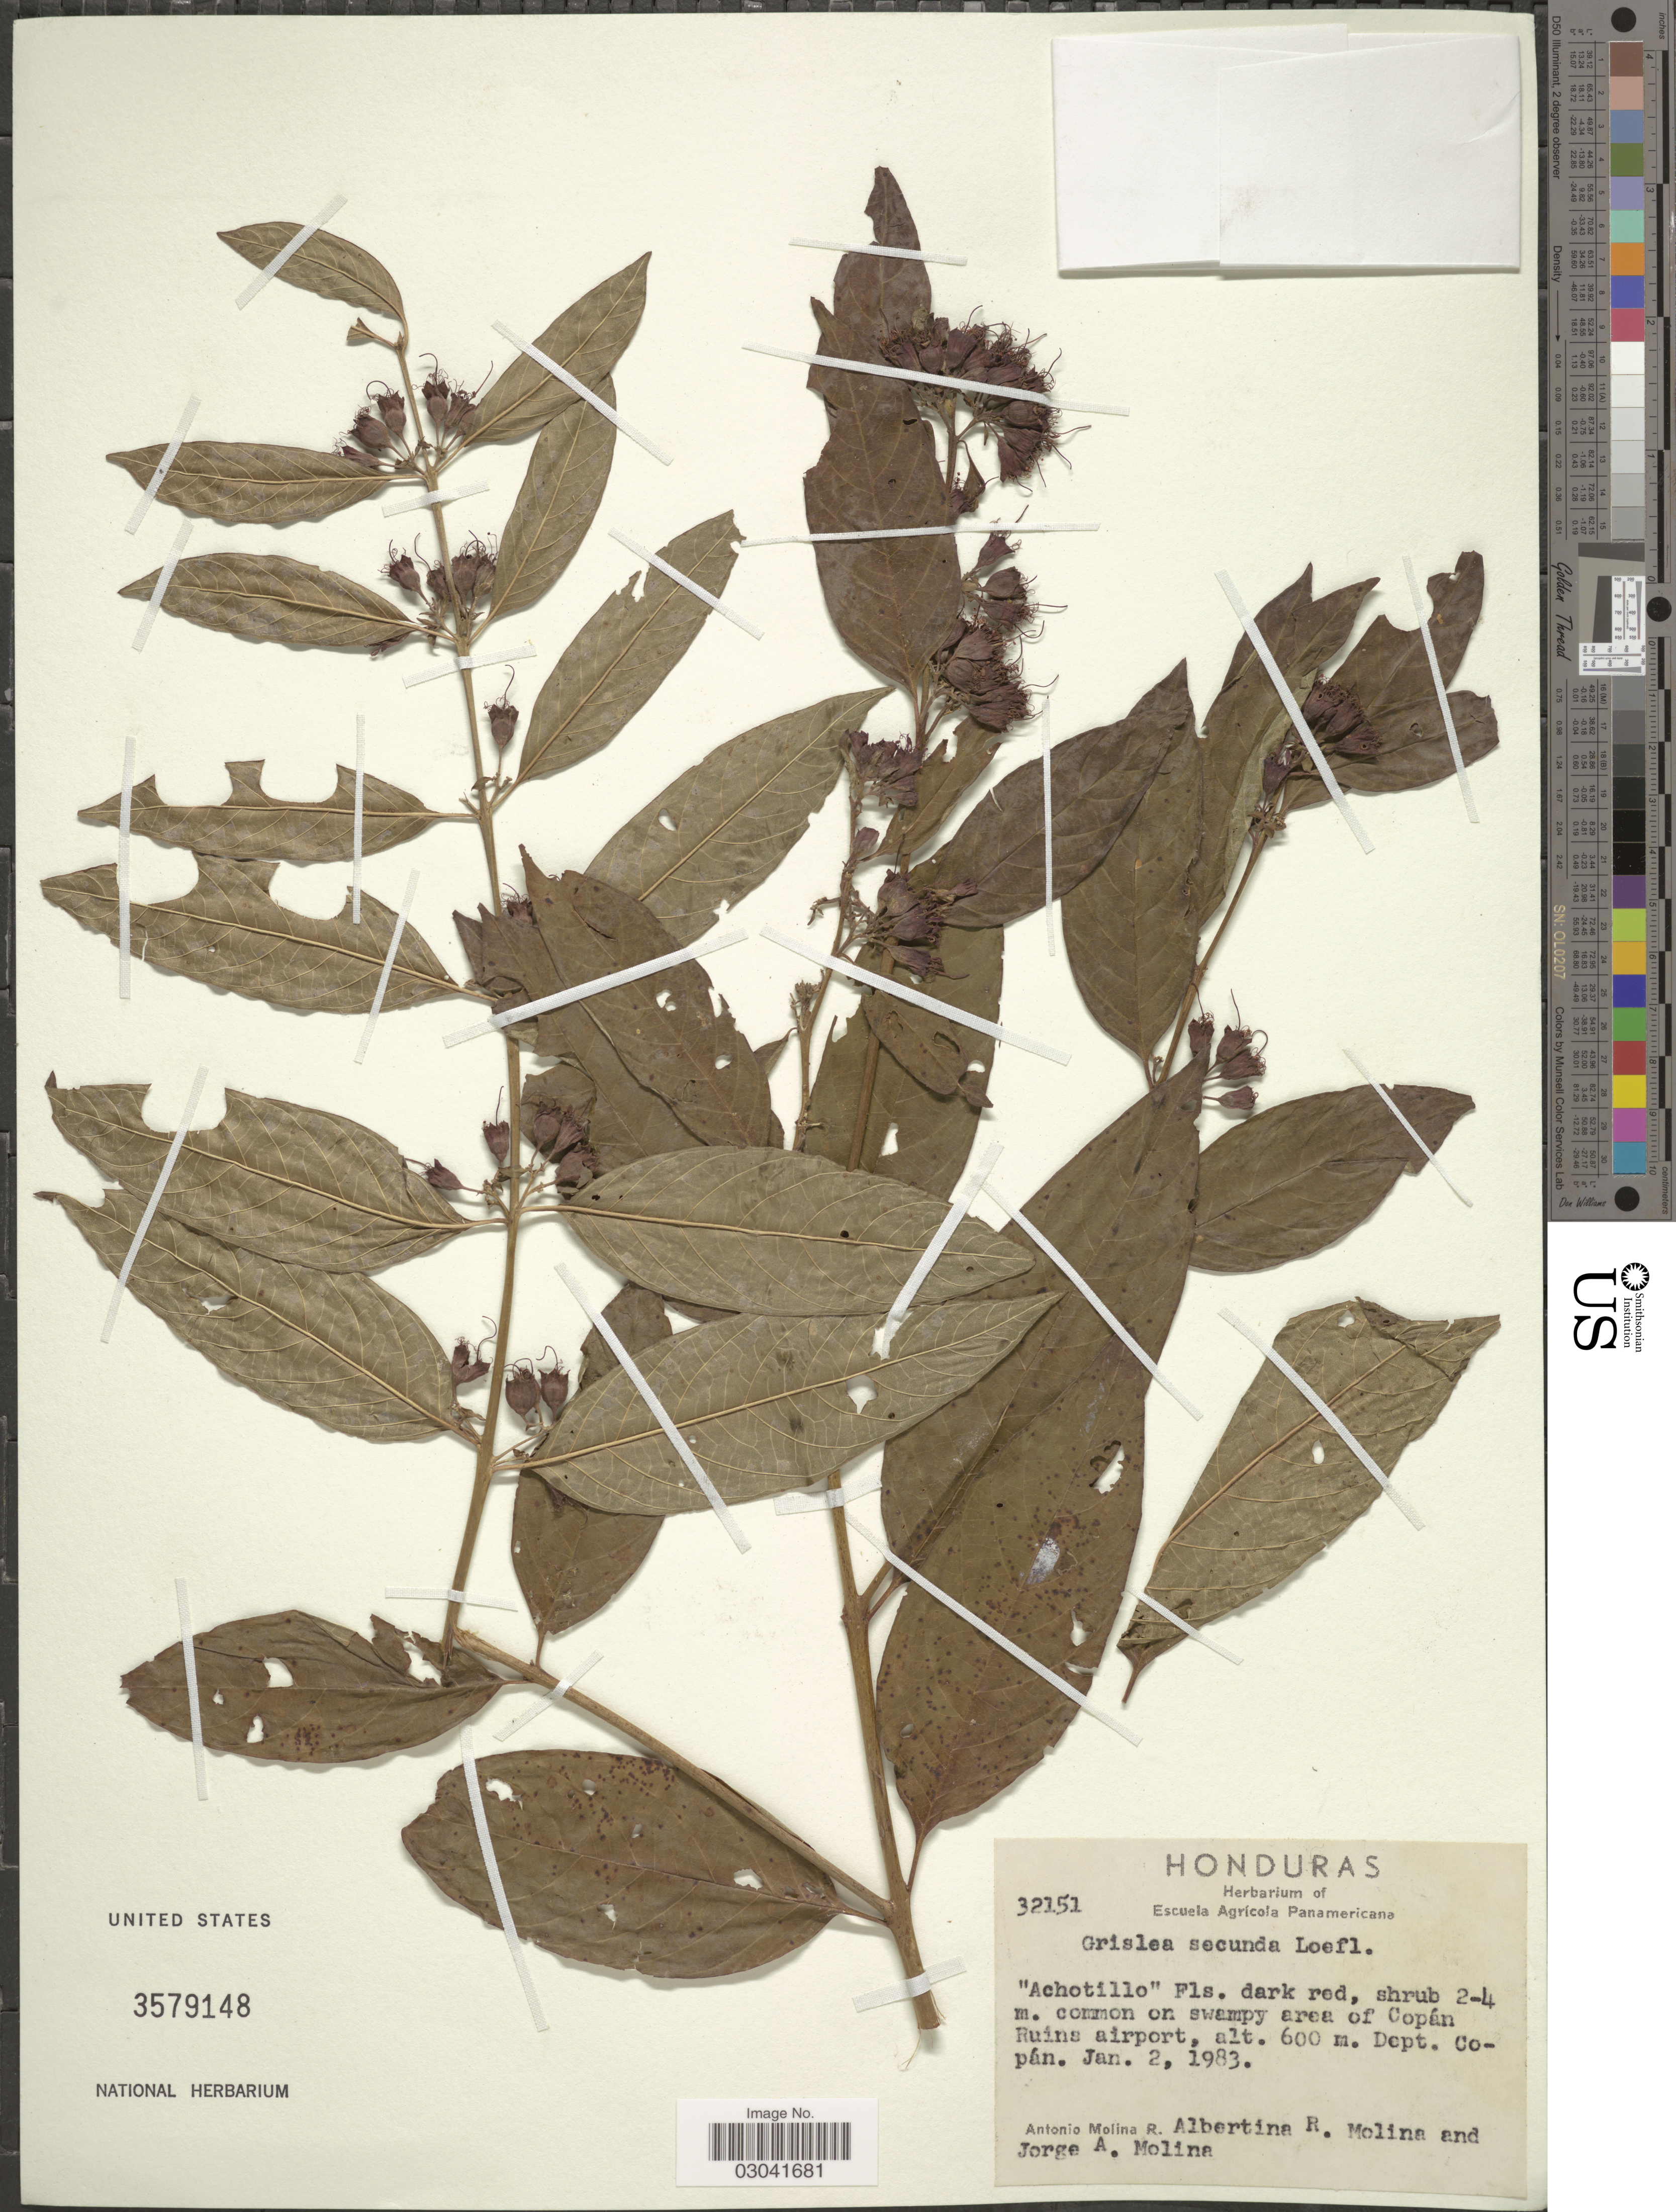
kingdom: Plantae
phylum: Tracheophyta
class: Magnoliopsida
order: Myrtales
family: Lythraceae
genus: Pehria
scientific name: Pehria compacta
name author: Sprague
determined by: Strong, Mark T., (BOT), Smithsonian Institution - National Museum of Natural History (UNITED STATES)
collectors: A. Molina R., A. R. Molina & J. A. Molina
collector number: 32151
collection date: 1983-01-02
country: Honduras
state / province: Copán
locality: Common on swampy area of Copán Ruins airport. Dept. Copán.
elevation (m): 600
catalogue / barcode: US 3579148